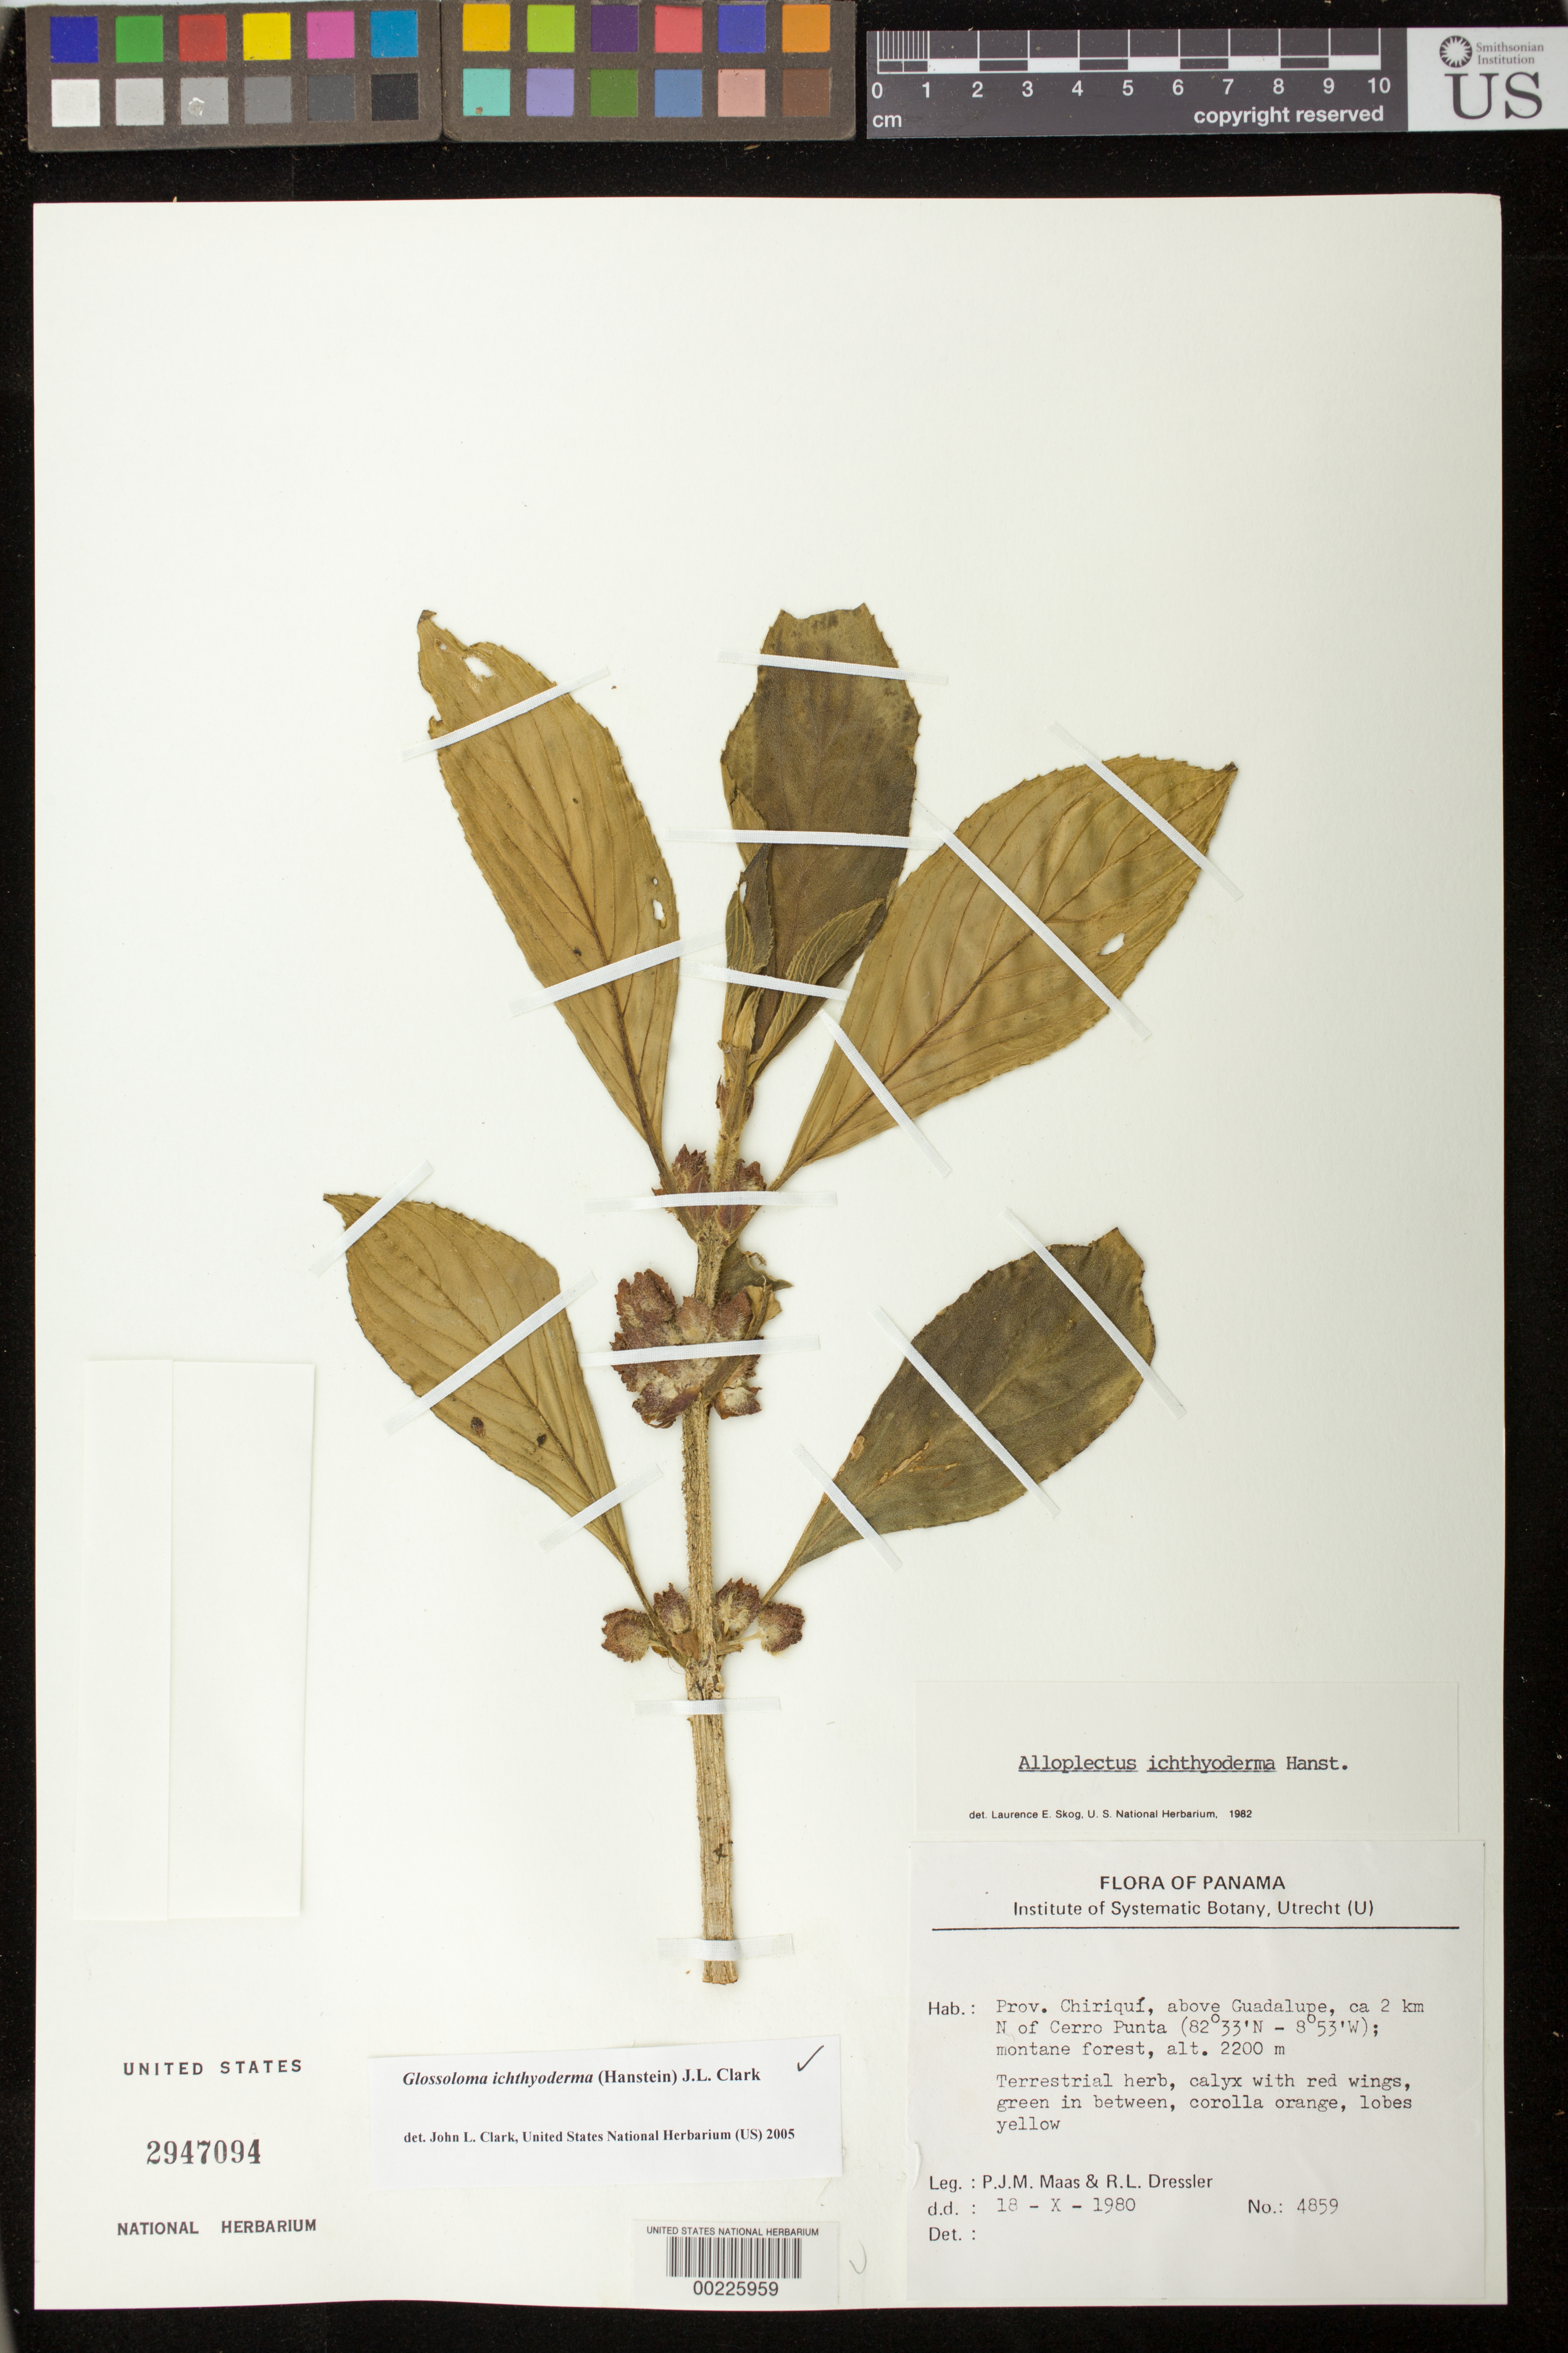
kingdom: Plantae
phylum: Tracheophyta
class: Magnoliopsida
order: Lamiales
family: Gesneriaceae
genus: Glossoloma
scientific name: Glossoloma ichthyoderma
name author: (Hanst.) J.L. Clark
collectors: P. Maas & R. Dressler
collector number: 4859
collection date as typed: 18 Oct 1980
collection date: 1980-10-18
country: Panama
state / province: Chiriquí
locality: Above Guadalupe, about 2 km N of Cerro Punta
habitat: Montane forest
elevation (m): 2200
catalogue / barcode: US 2947094